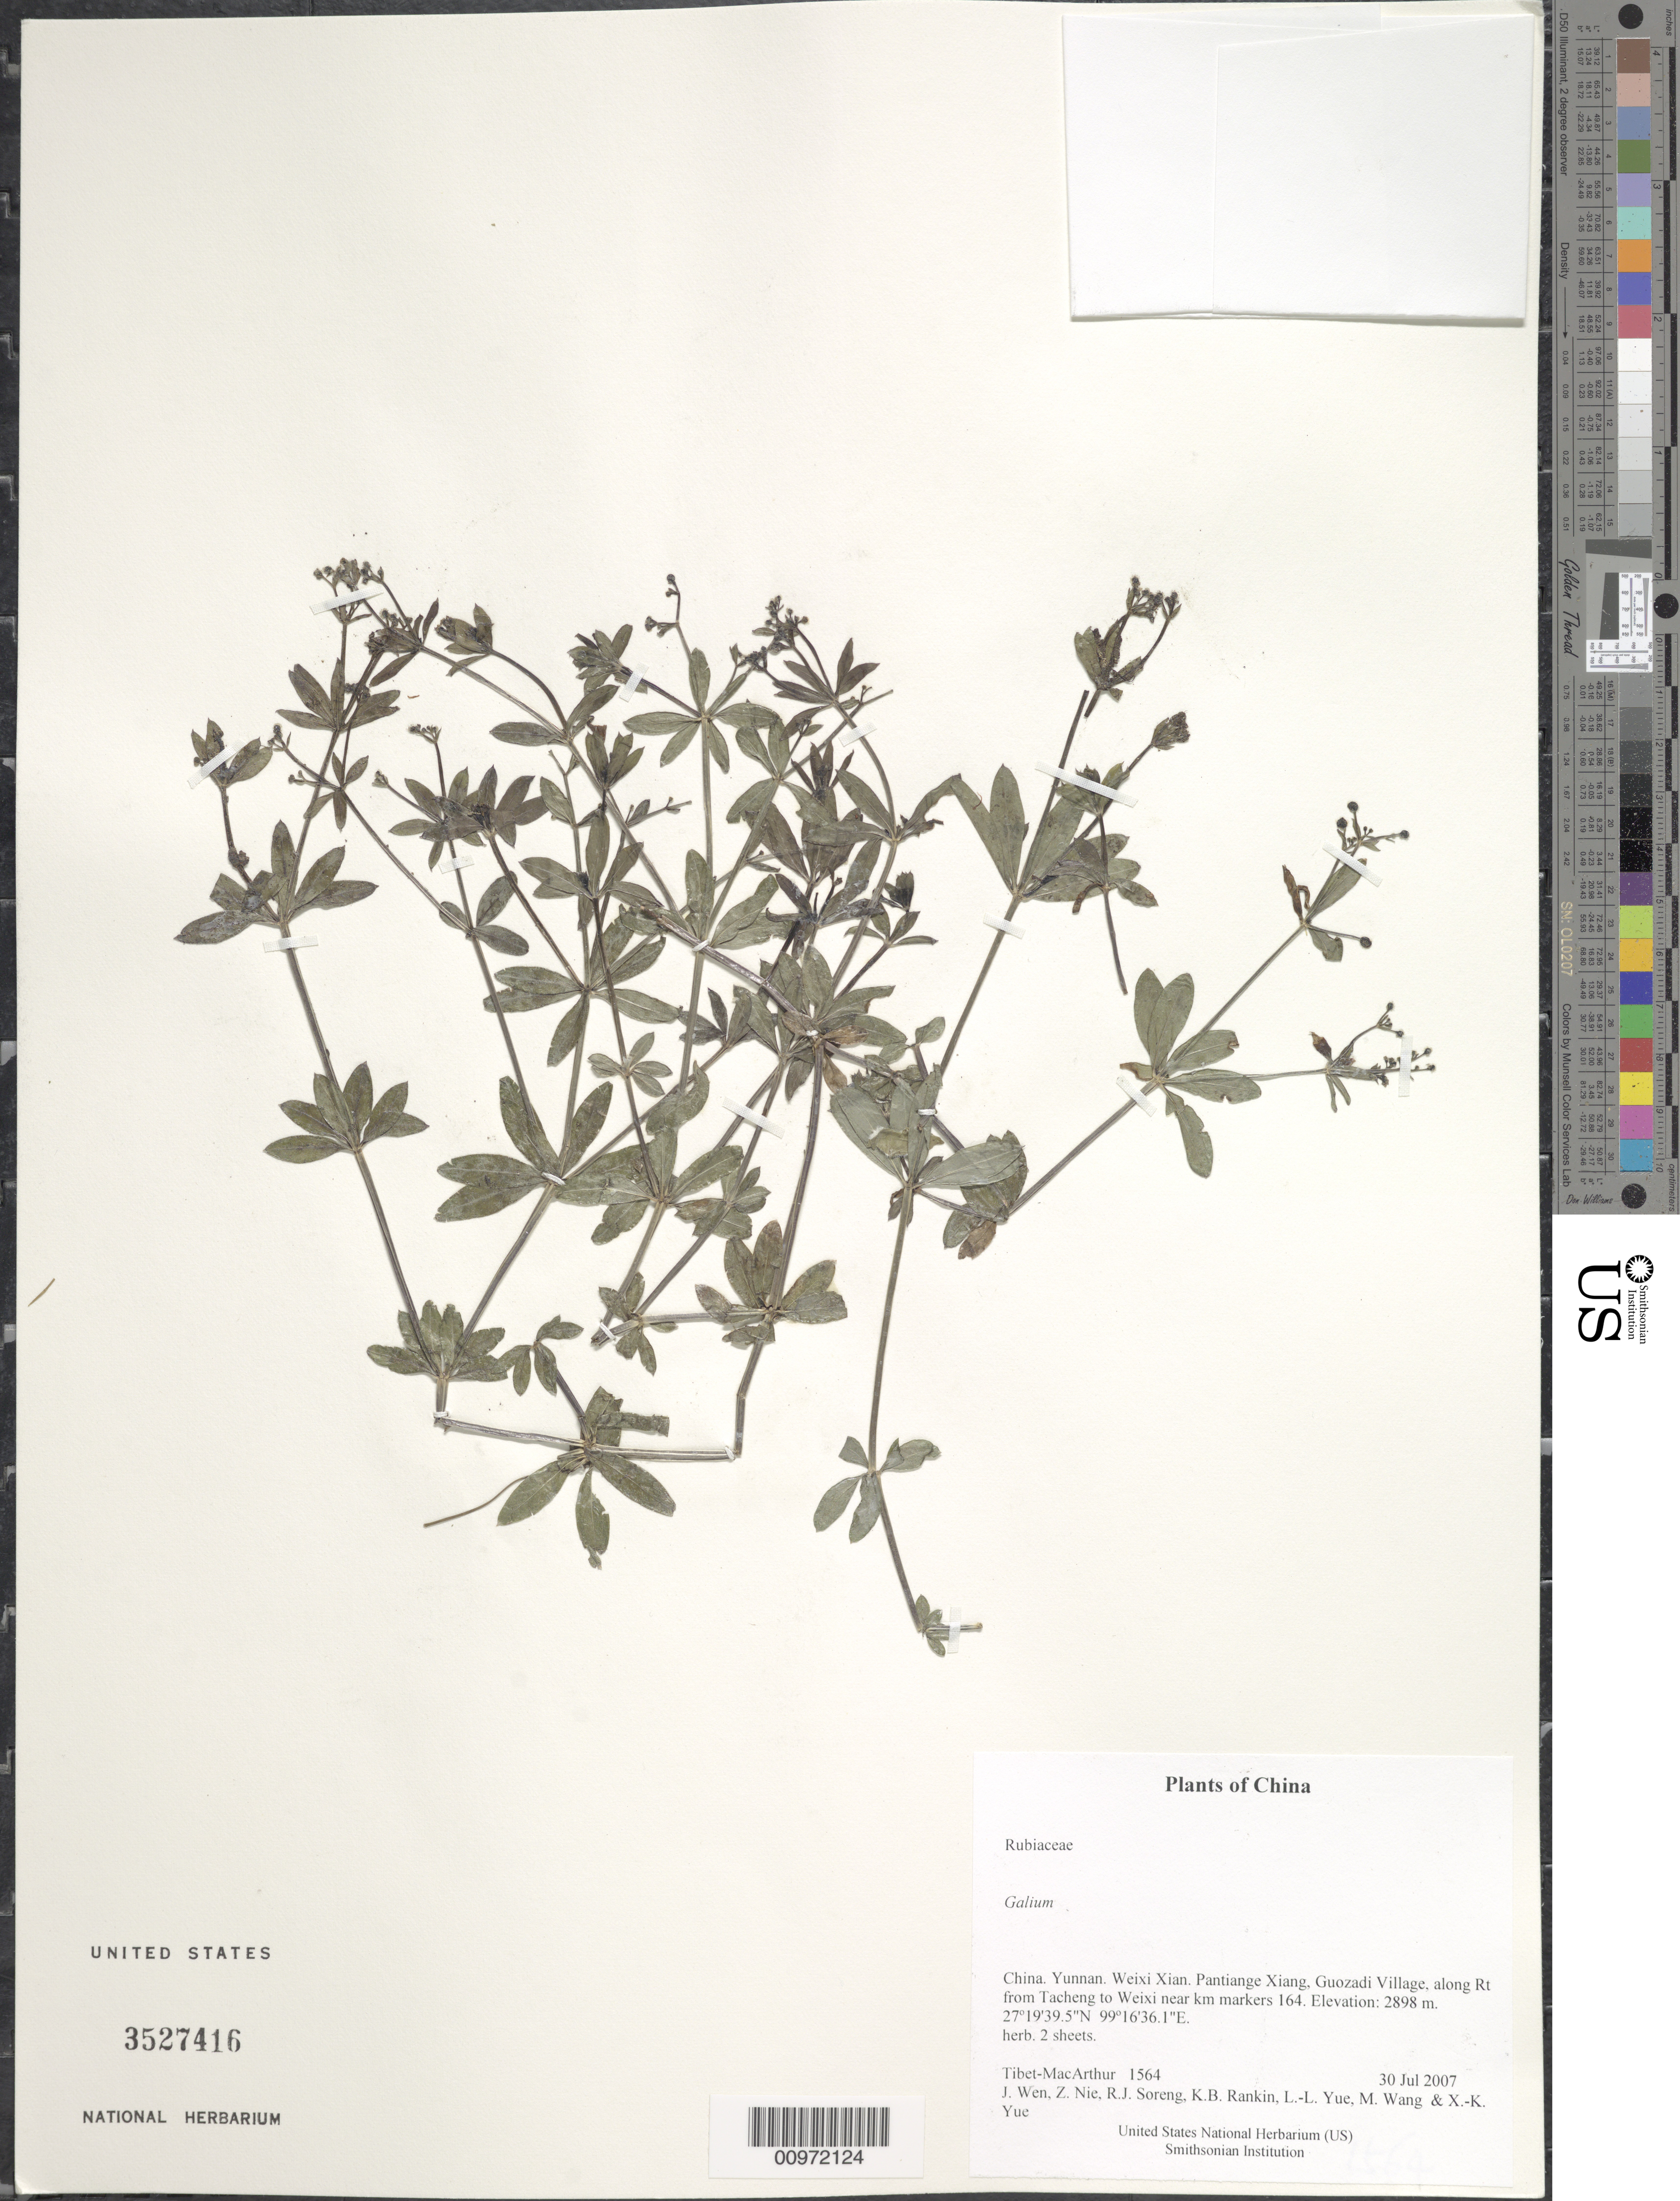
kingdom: Plantae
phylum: Tracheophyta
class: Magnoliopsida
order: Gentianales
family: Rubiaceae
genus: Galium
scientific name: Galium sp.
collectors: Tibet-MacArthur, J. Wen, Z. Nie, R. J. Soreng, K. Rankin, L. Yue, M. Wang & X. Yue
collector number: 1564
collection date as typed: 30 Jul 2007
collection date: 2007-07-30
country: China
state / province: Yunnan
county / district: Weixi Xian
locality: Pantiange Xiang, Guozadi Village, along Rt from Tacheng to Weixi near km markers 164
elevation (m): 2898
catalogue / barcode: US 3527416